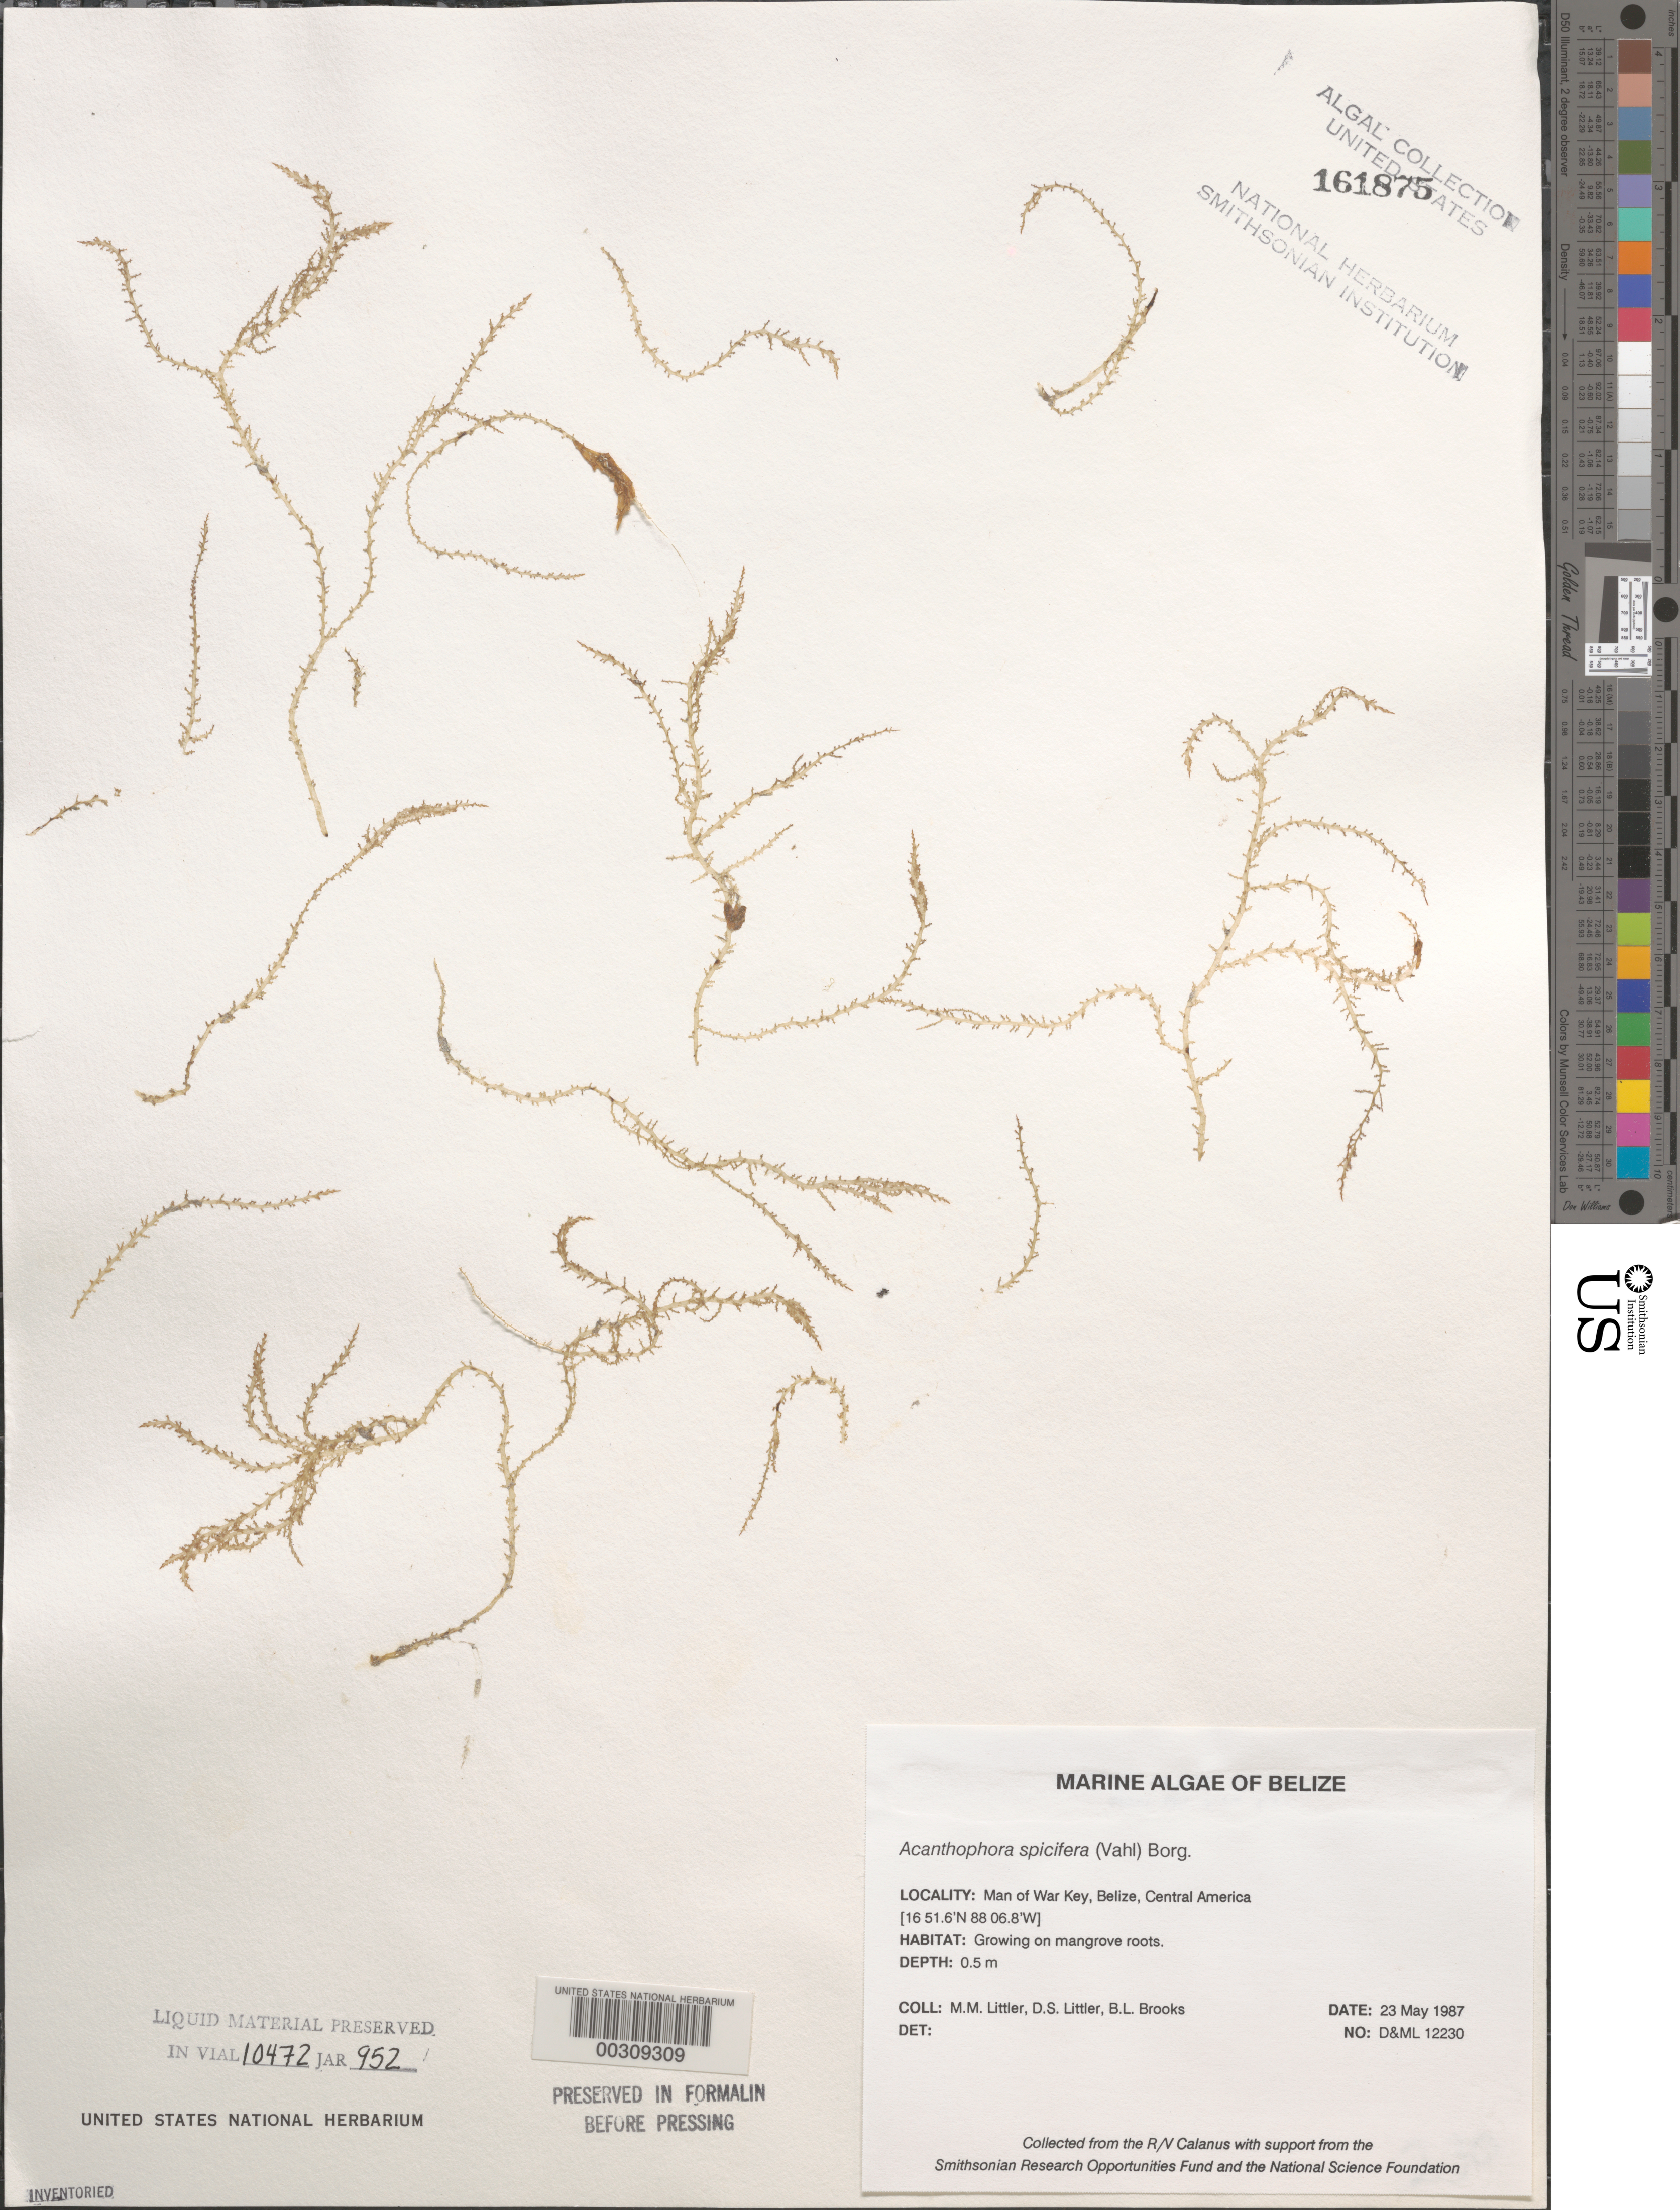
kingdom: Plantae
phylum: Rhodophyta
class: Florideophyceae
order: Ceramiales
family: Rhodomelaceae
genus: Acanthophora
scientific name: Acanthophora spicifera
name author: (Vahl) Børgesen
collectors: M. M. Littler, D. S. Littler & B. Brooks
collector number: D&ML 12230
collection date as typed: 23 May 1987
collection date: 1987-05-23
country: Belize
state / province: Stann Creek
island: Man of War Cay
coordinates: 16 51.6'N, 88 06.8'W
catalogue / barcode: US 161875